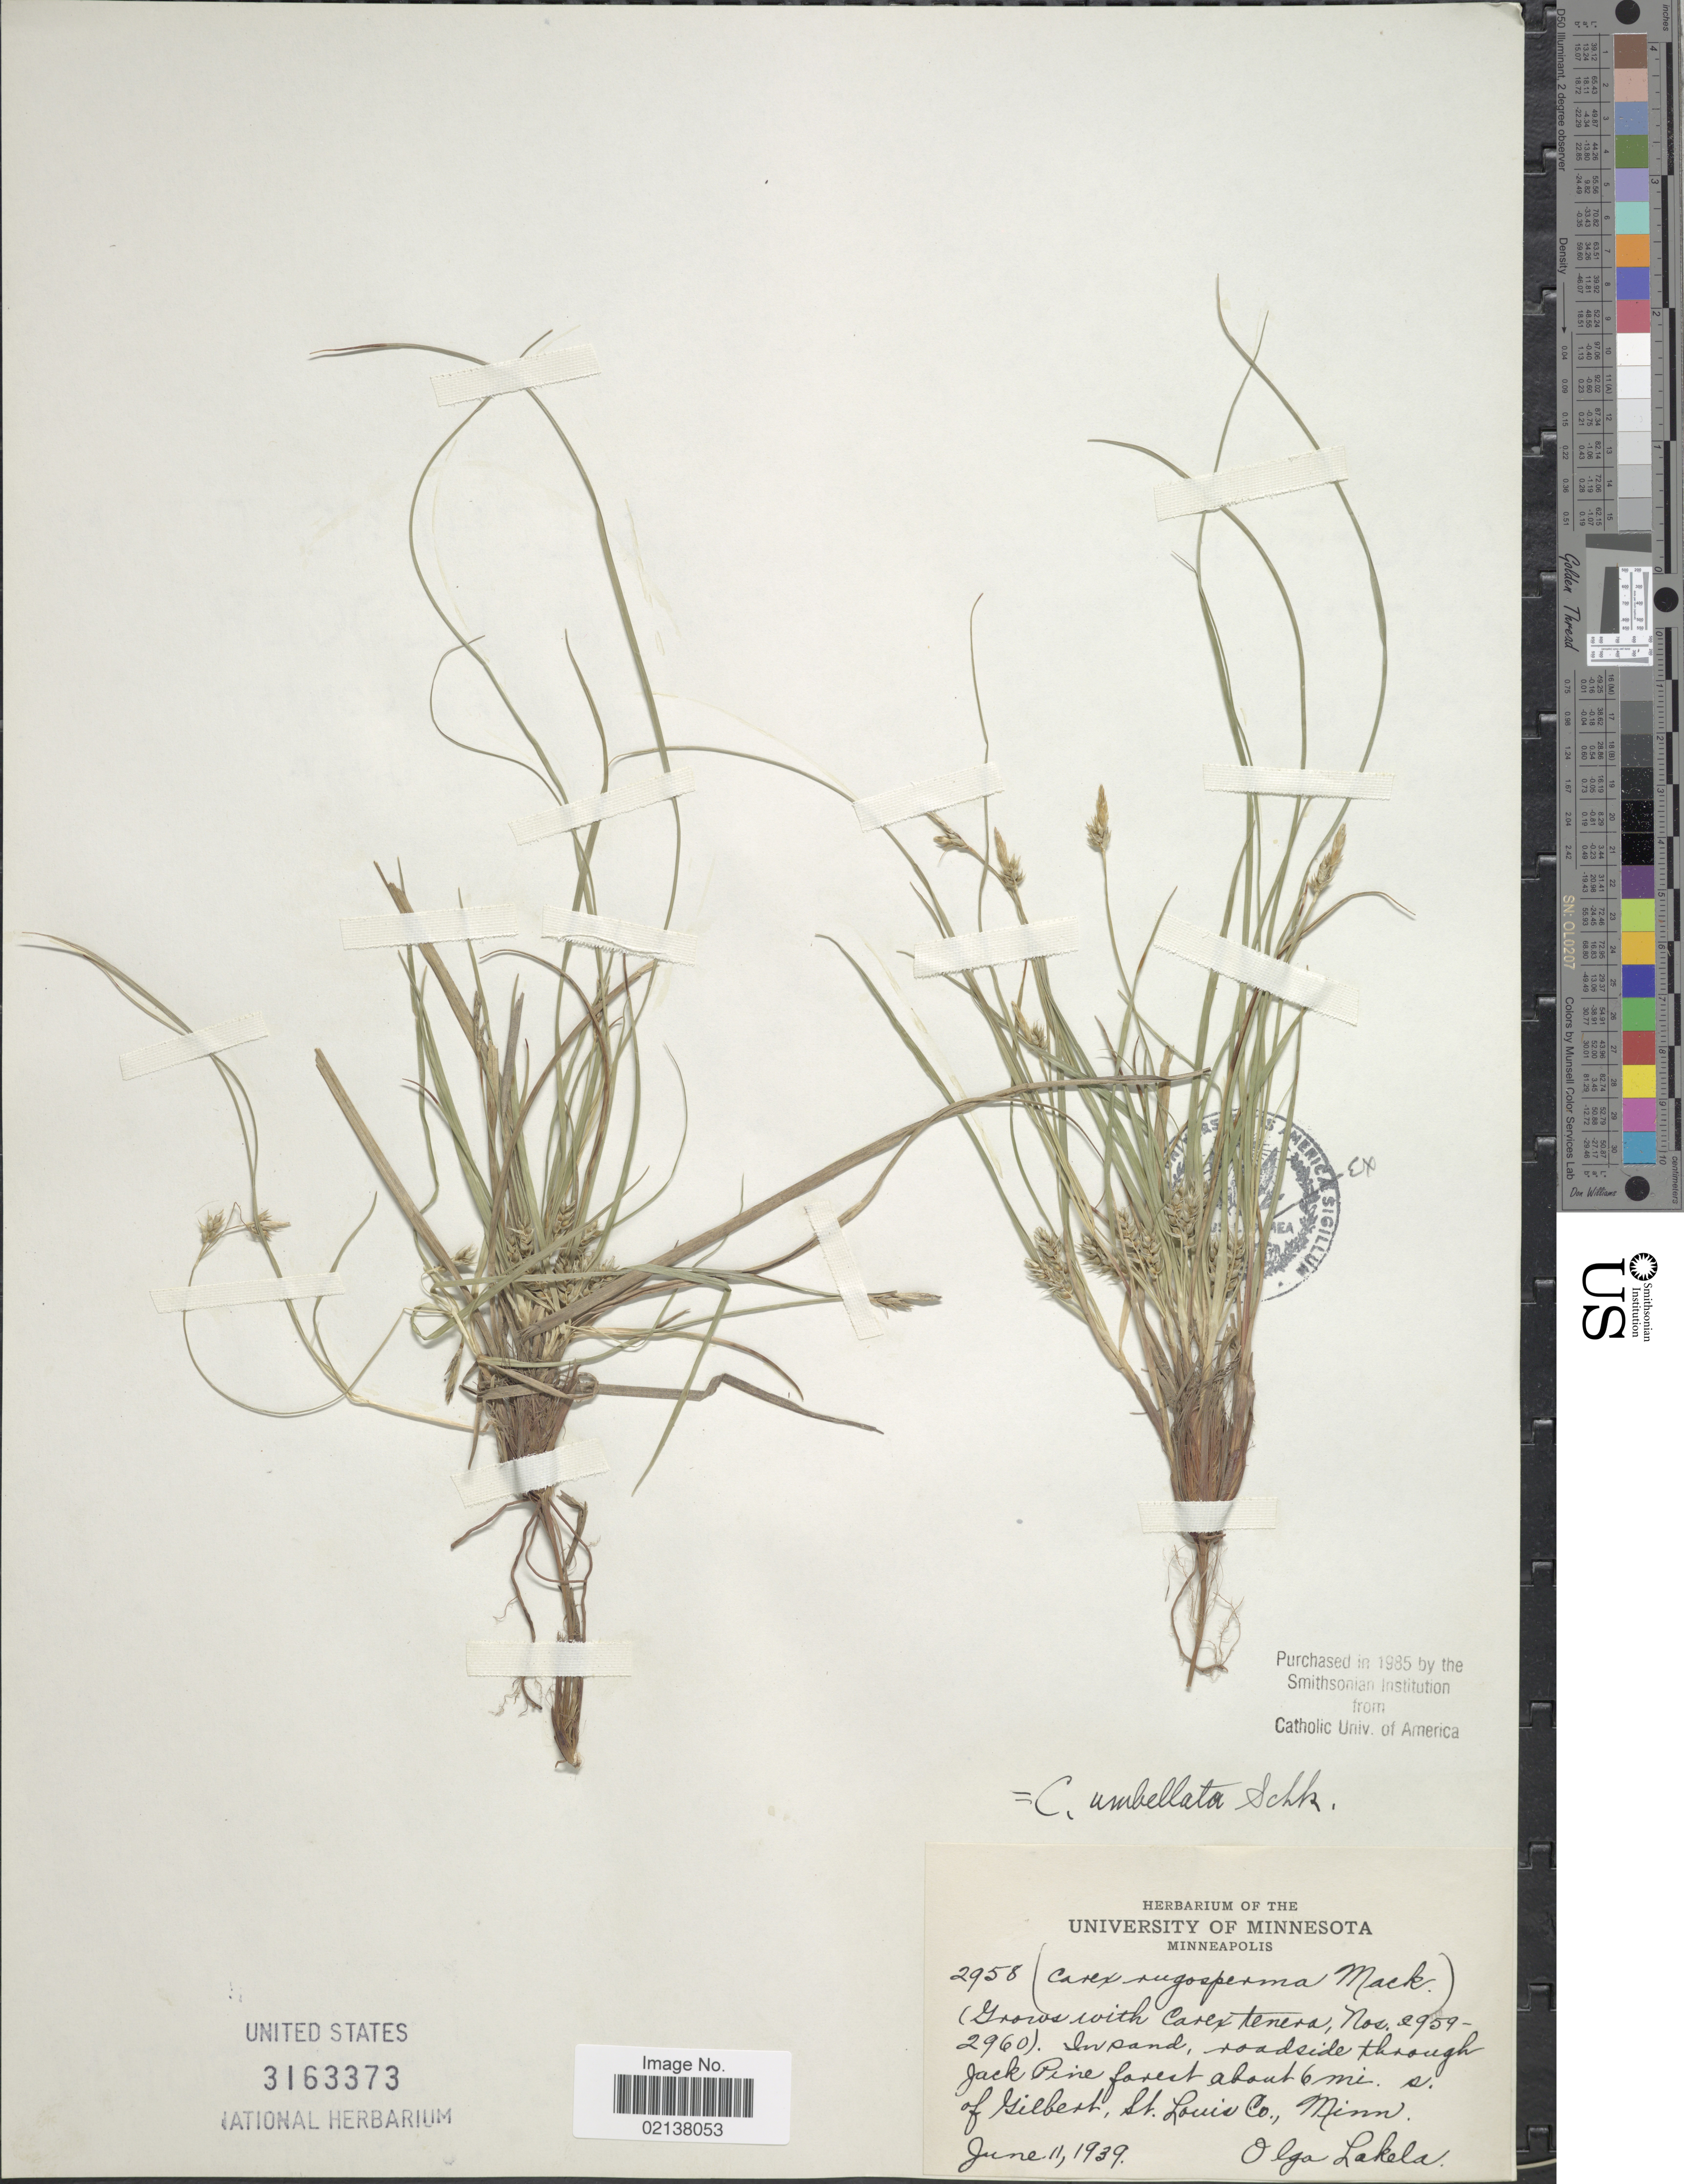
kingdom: Plantae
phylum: Tracheophyta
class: Liliopsida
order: Poales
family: Cyperaceae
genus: Carex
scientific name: Carex umbellata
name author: Schkuhr ex Willd.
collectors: O. K. Lakela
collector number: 2958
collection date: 1939-06-11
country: United States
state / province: Minnesota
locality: Roadside through Jack Pine forest about 6 mi. s. of Gilbert, St.Louis Co., Minn.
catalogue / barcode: US 3163373